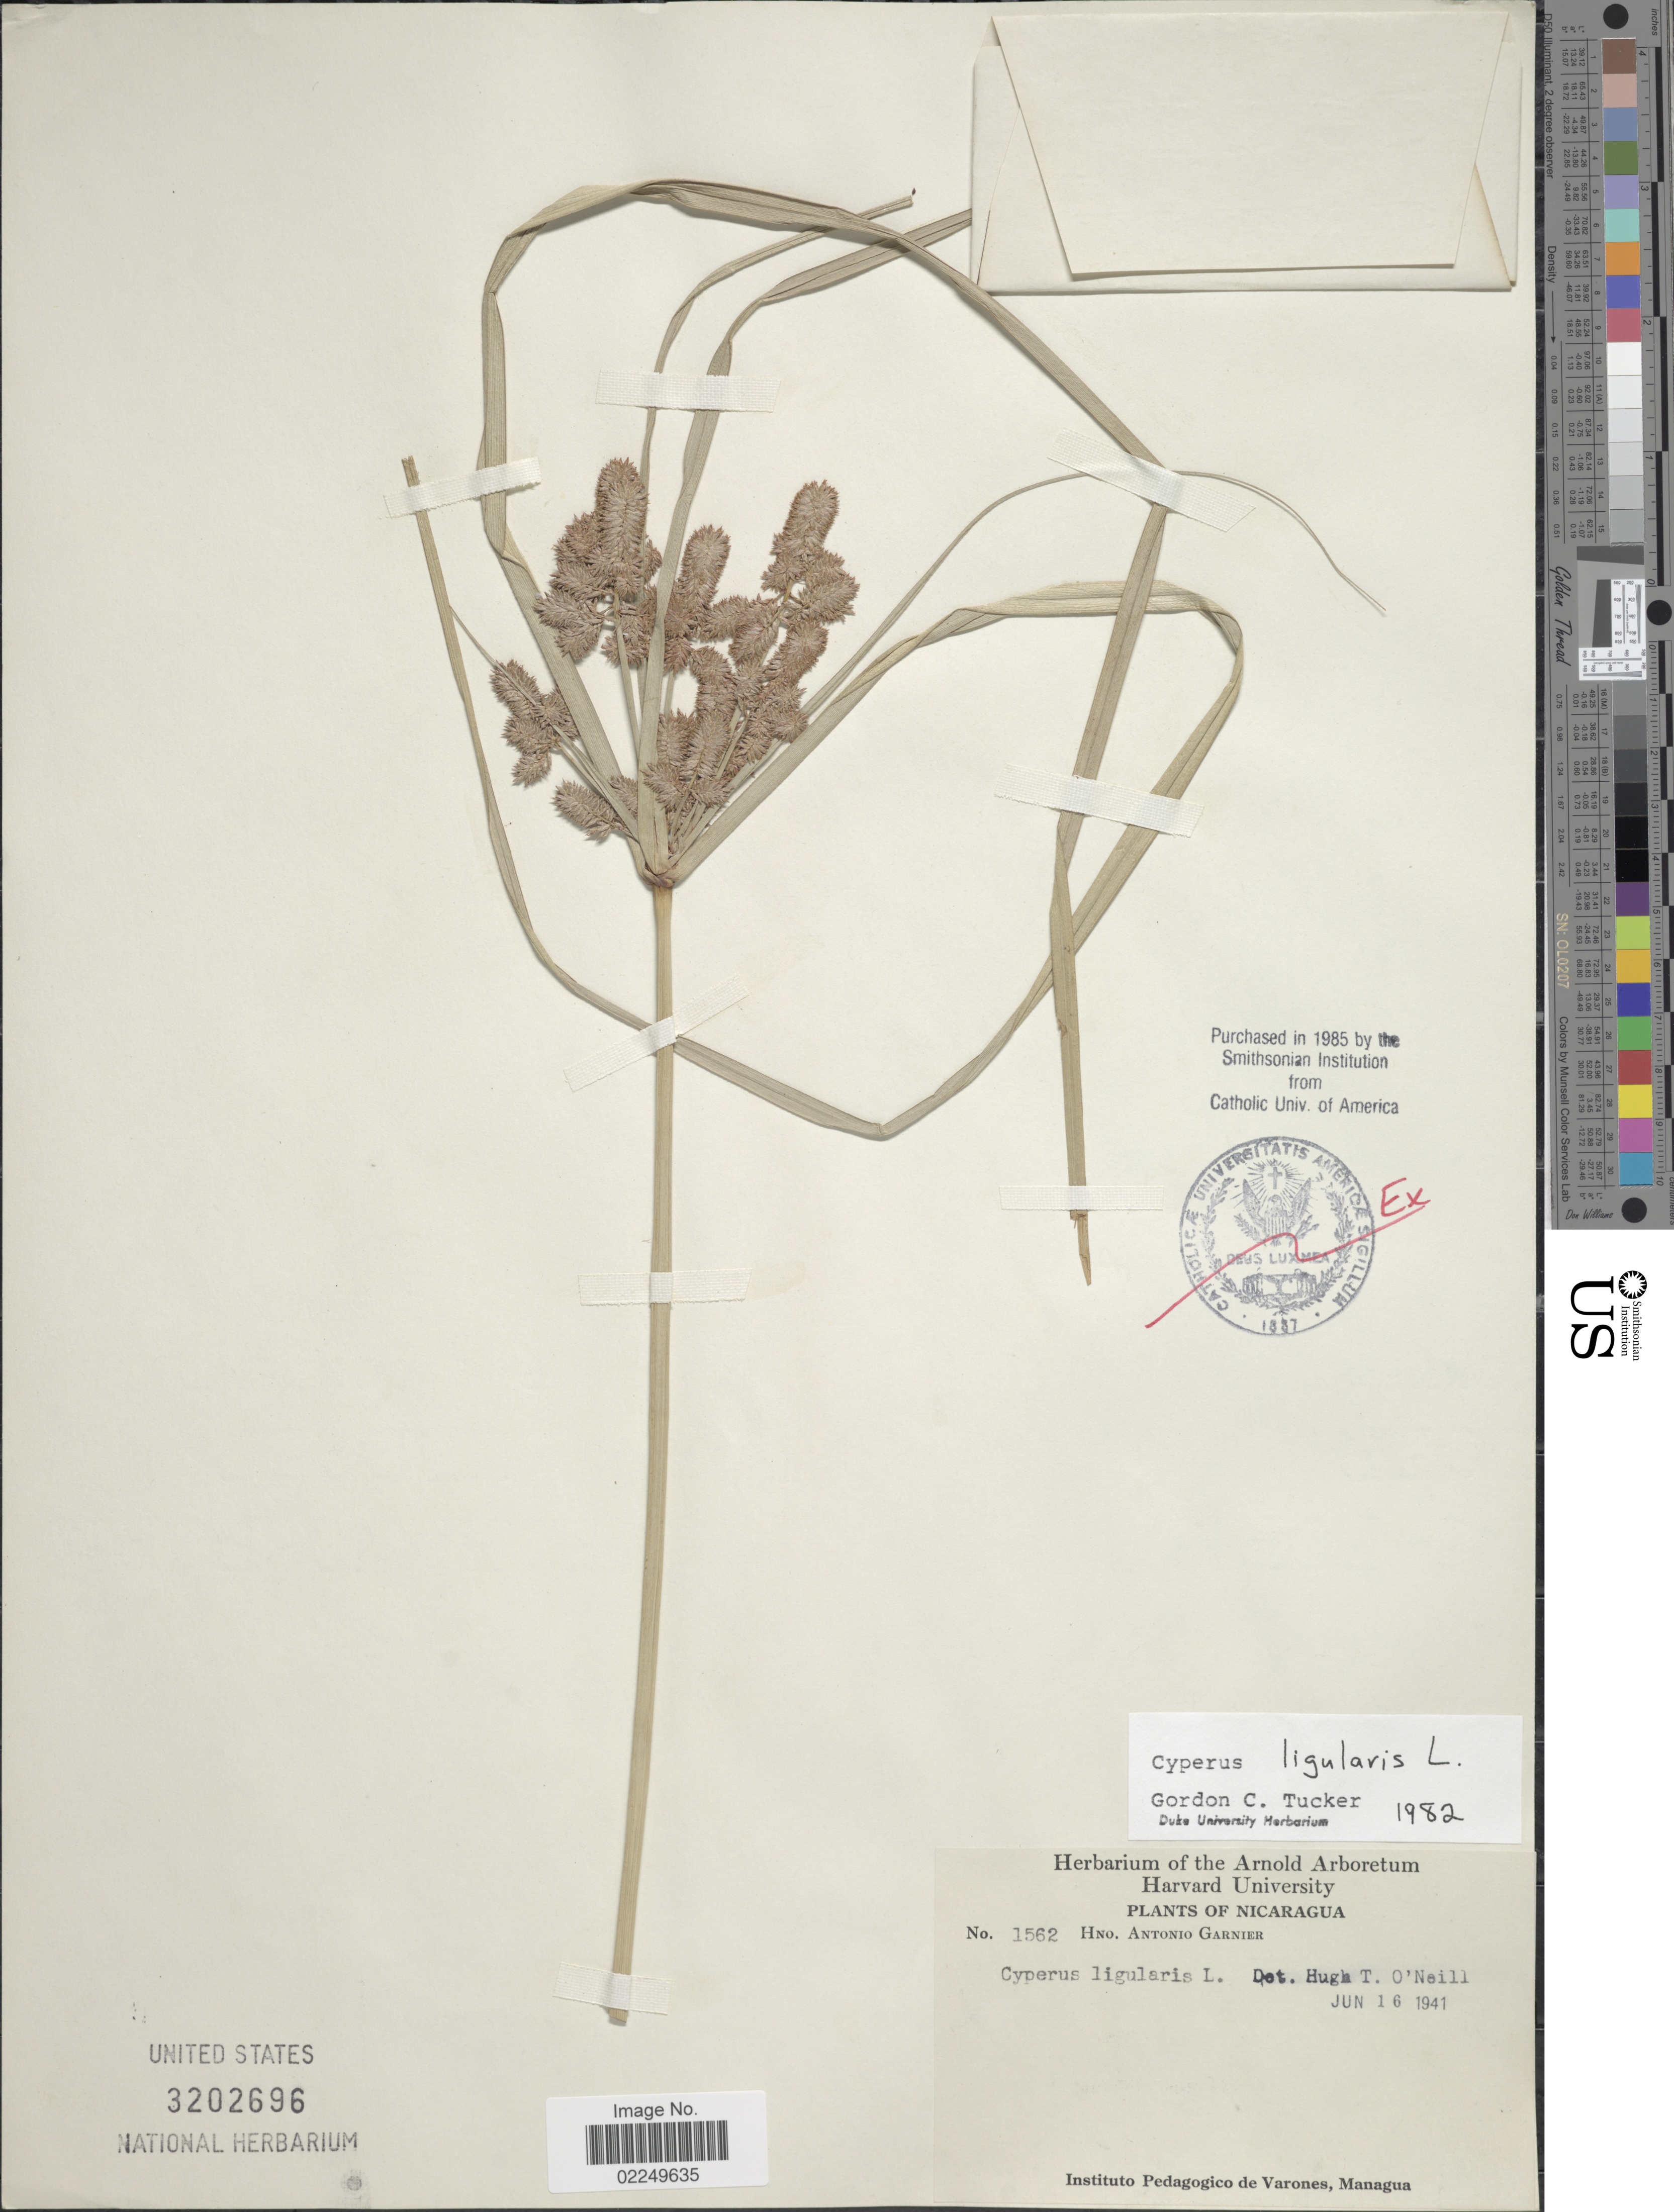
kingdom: Plantae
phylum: Tracheophyta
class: Liliopsida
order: Poales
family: Cyperaceae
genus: Cyperus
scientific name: Cyperus ligularis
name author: L.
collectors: Bro. A. Garnier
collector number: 1562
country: Nicaragua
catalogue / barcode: US 3202696